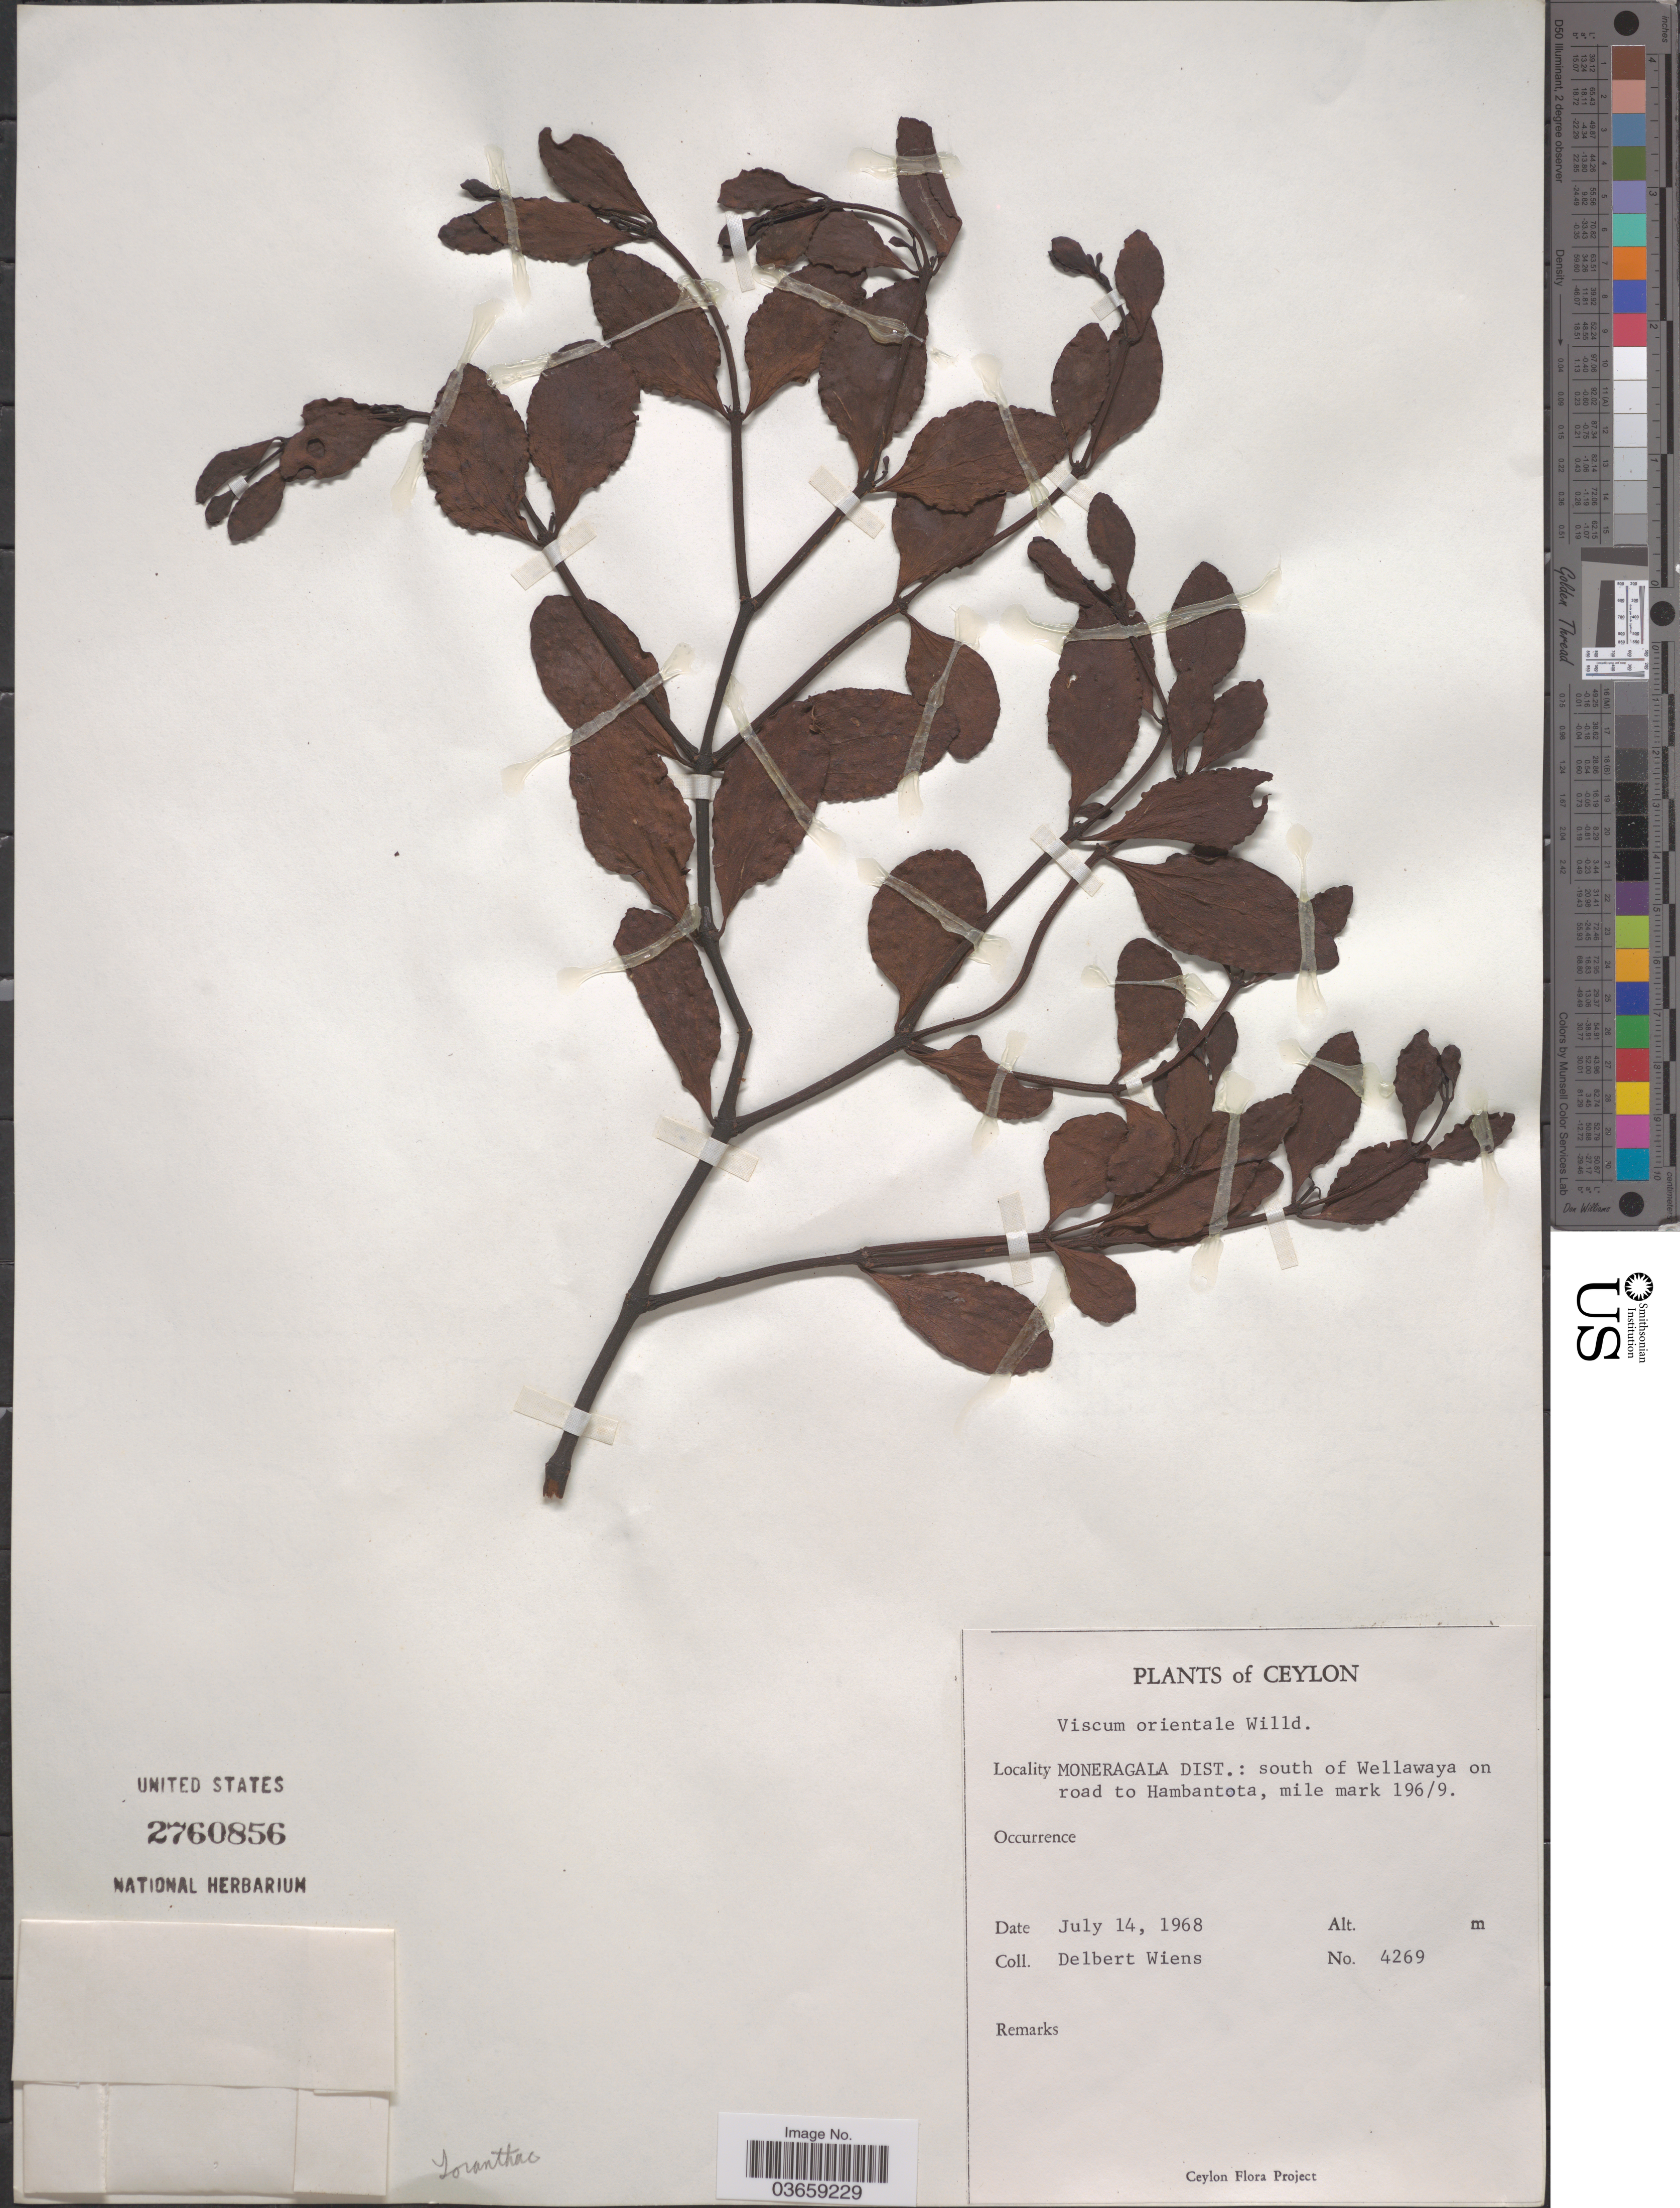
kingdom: Plantae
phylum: Tracheophyta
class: Magnoliopsida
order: Santalales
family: Viscaceae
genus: Viscum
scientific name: Viscum orientale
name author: DC.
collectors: D. Wiens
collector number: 4269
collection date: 1968-07-14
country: Sri Lanka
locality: Ceylon. Moneragala Dist.: south of Wellawaya on road to Hambantota, mile mark 196/9.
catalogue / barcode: US 2760856